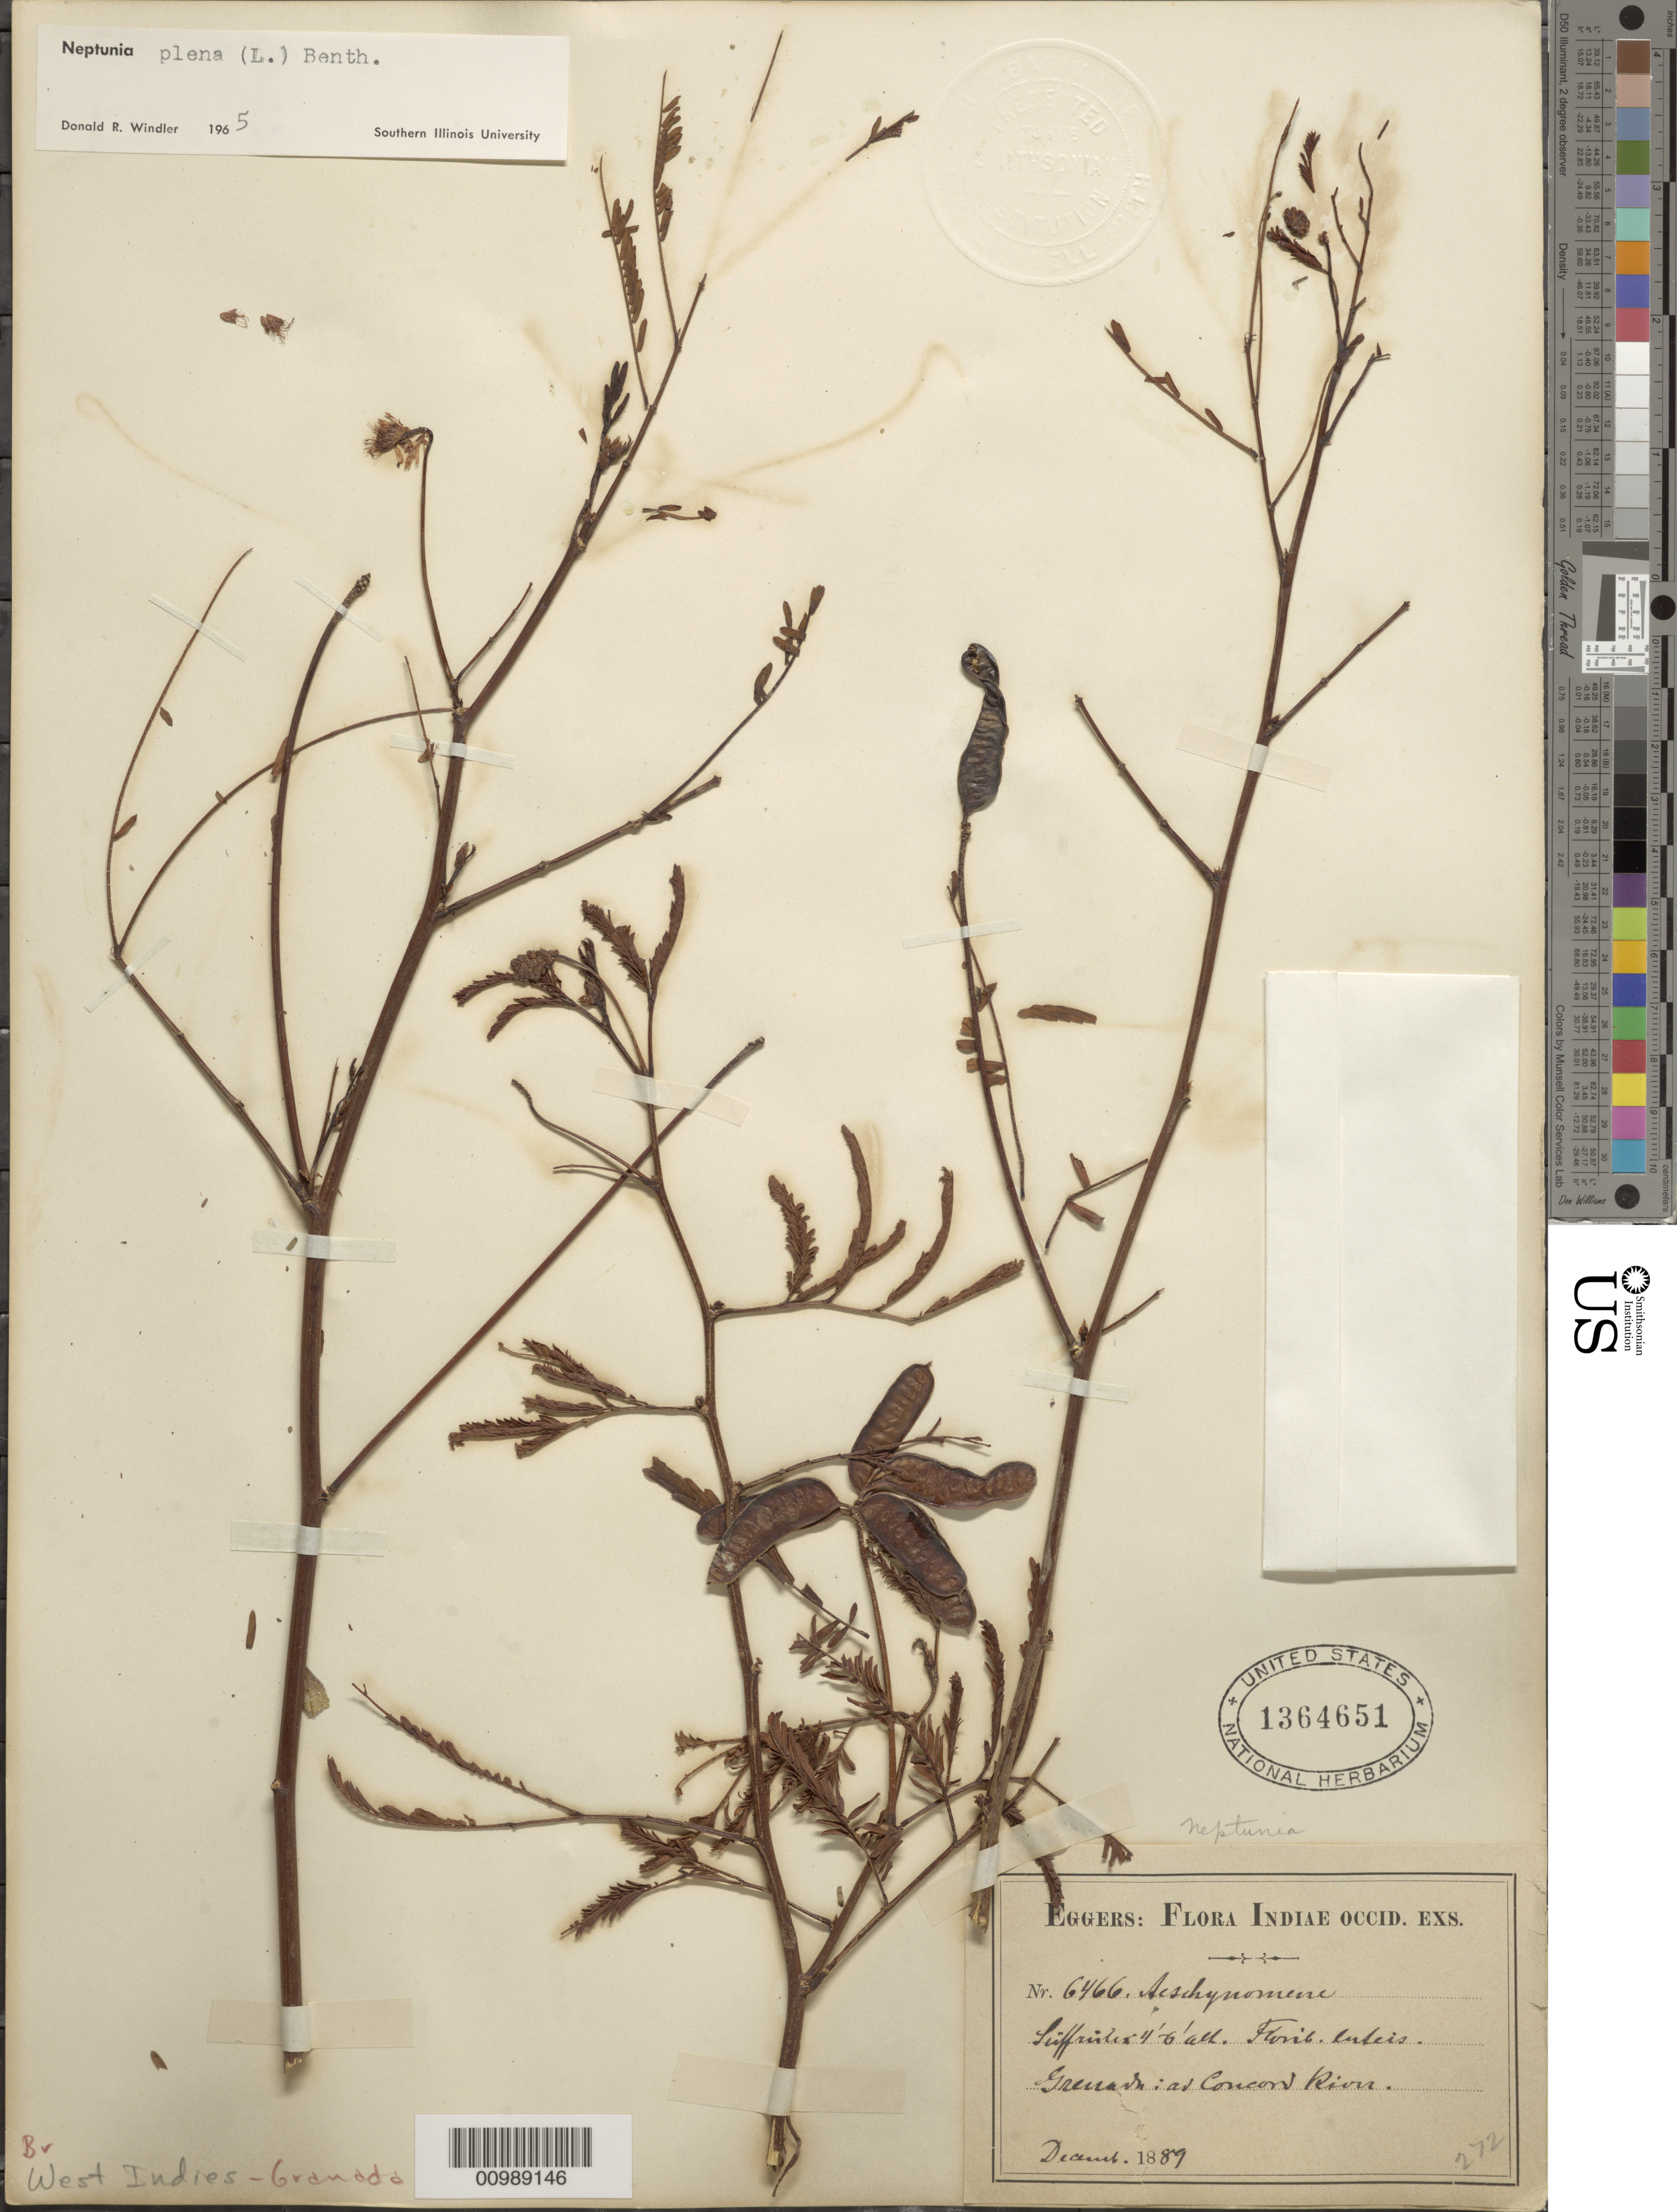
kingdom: Plantae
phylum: Tracheophyta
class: Magnoliopsida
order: Fabales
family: Fabaceae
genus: Neptunia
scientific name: Neptunia plena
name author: (L.) Benth.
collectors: H. F. A. von Eggers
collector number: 6466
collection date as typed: Dec 1889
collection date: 1889-12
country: Grenada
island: Grenada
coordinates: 0 N, 0 E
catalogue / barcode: US 1364651